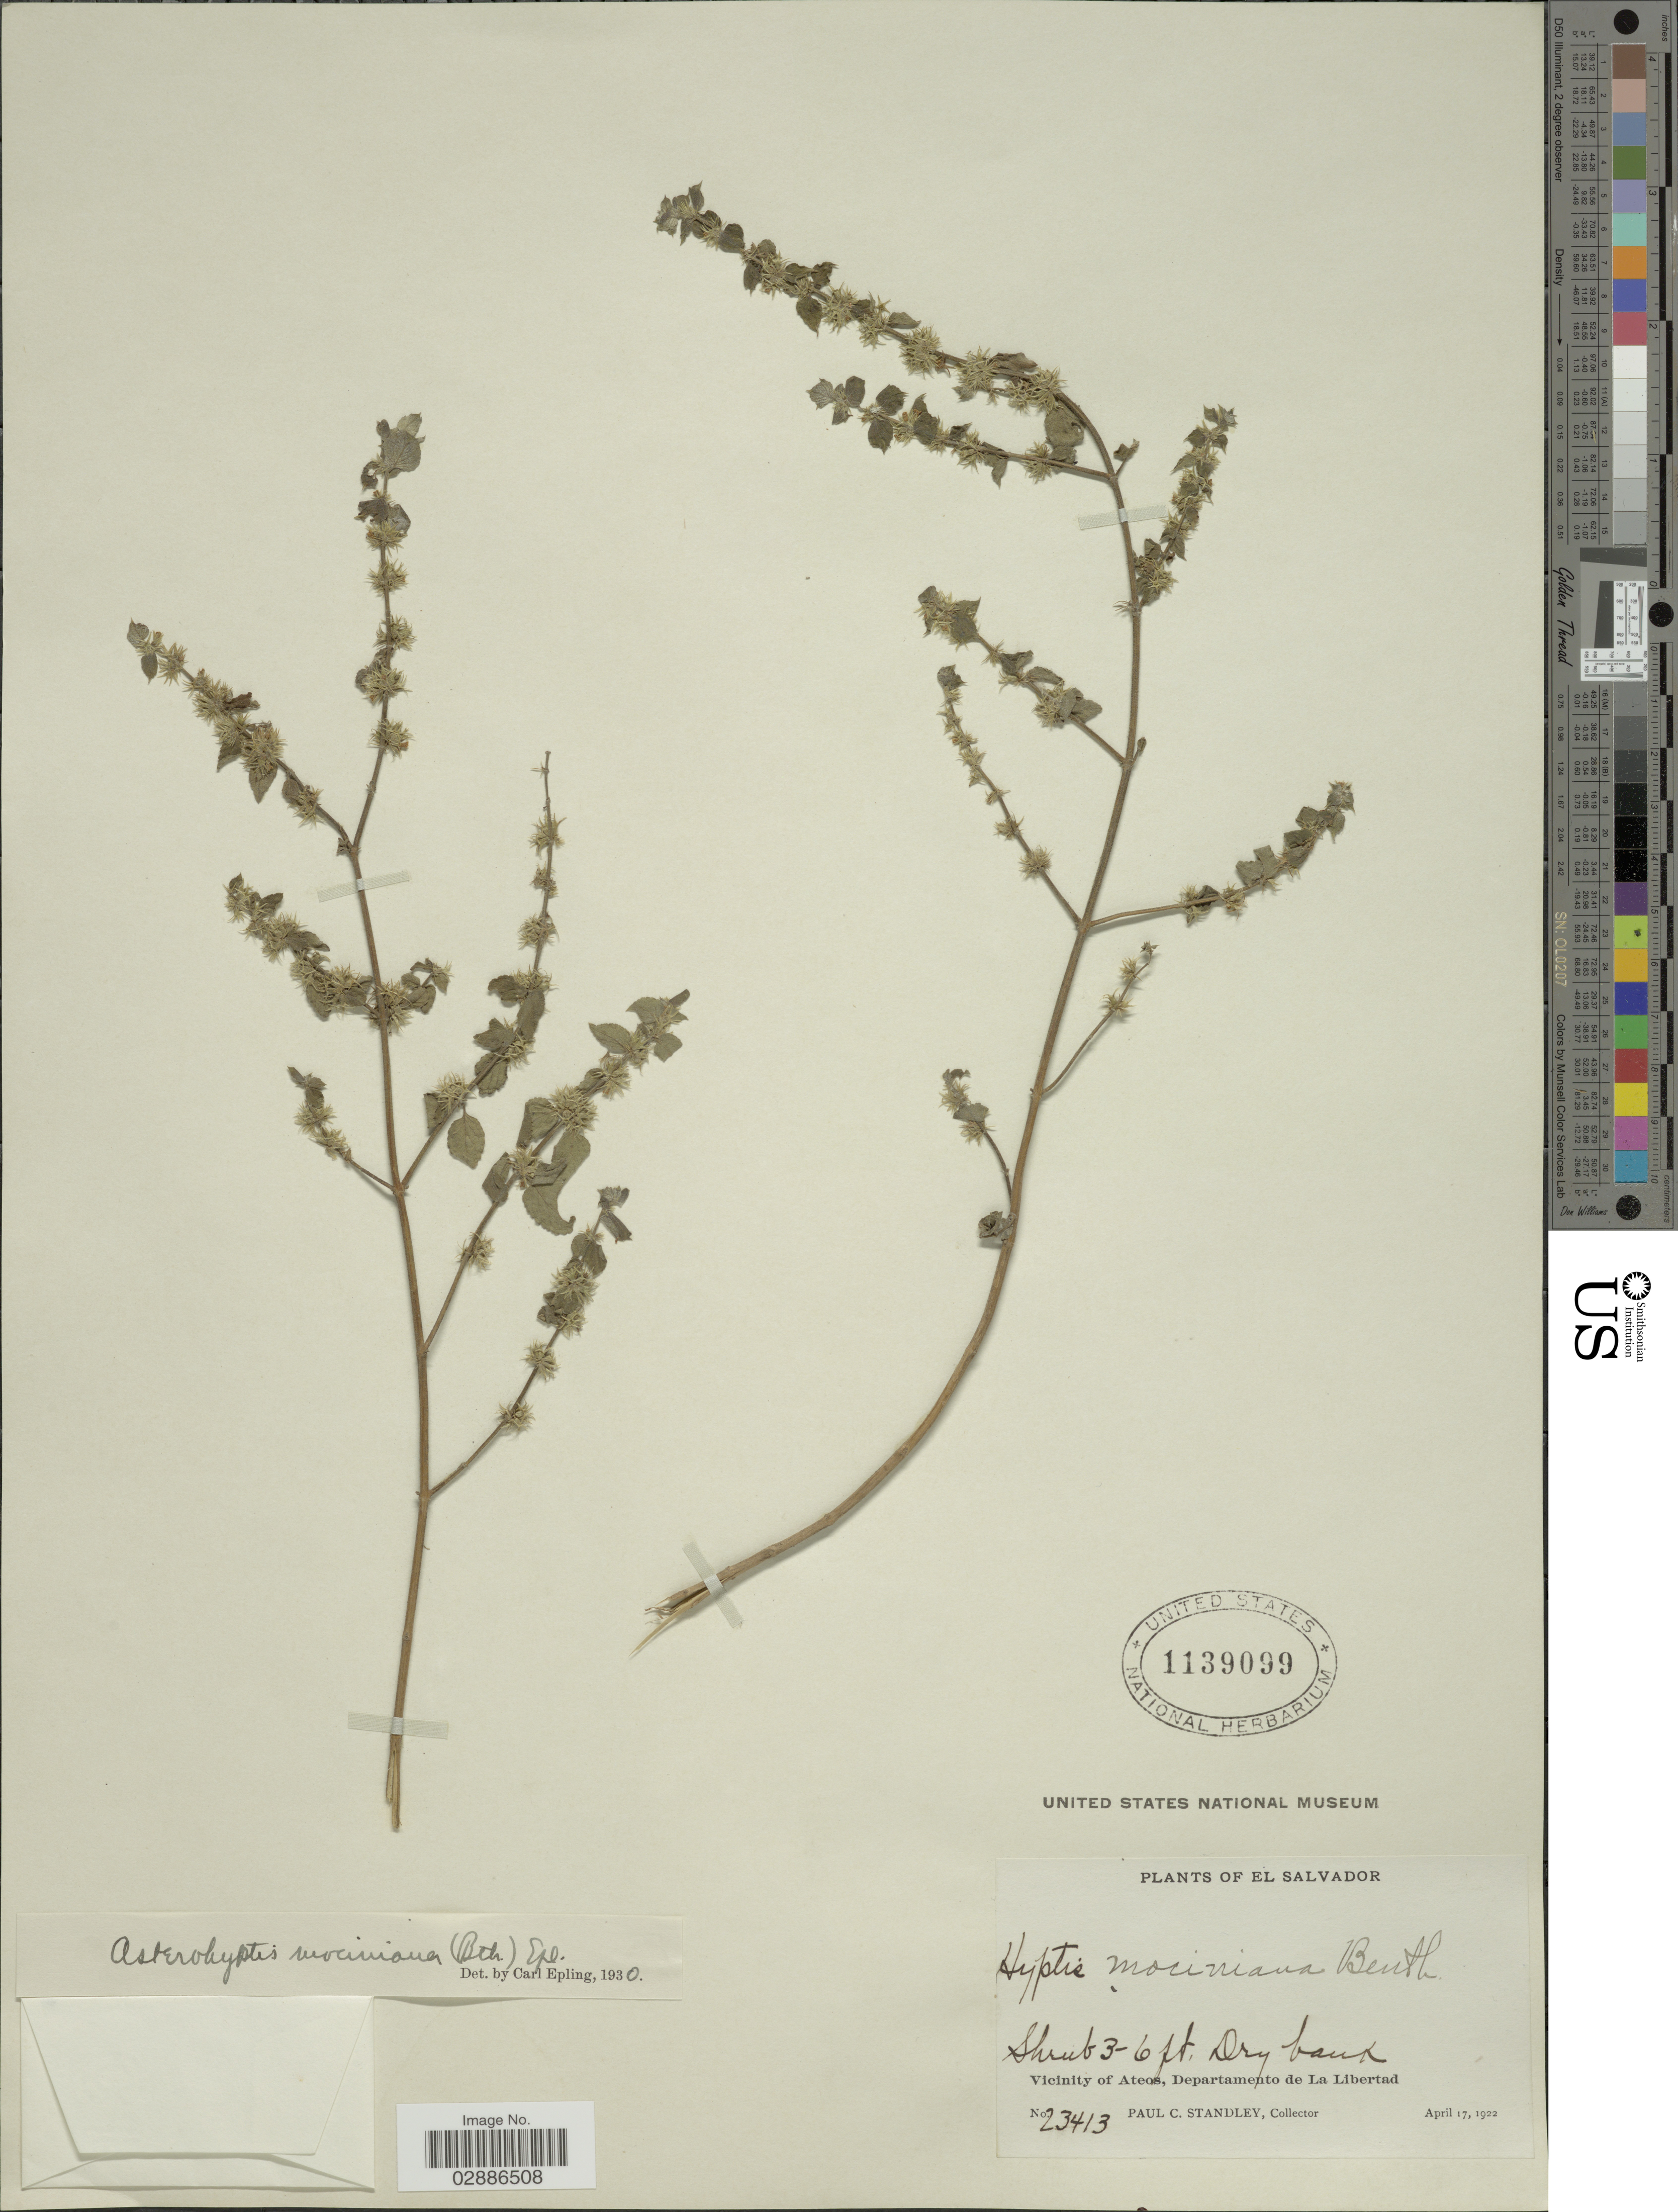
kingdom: Plantae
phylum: Tracheophyta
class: Magnoliopsida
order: Lamiales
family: Lamiaceae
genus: Asterohyptis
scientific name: Asterohyptis mociniana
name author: (Benth.) Epling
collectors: P. C. Standley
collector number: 23413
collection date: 1922-04-17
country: El Salvador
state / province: La Libertad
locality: Vicinity of Ateos, Departamento de La Libertad.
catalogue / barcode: US 1139099